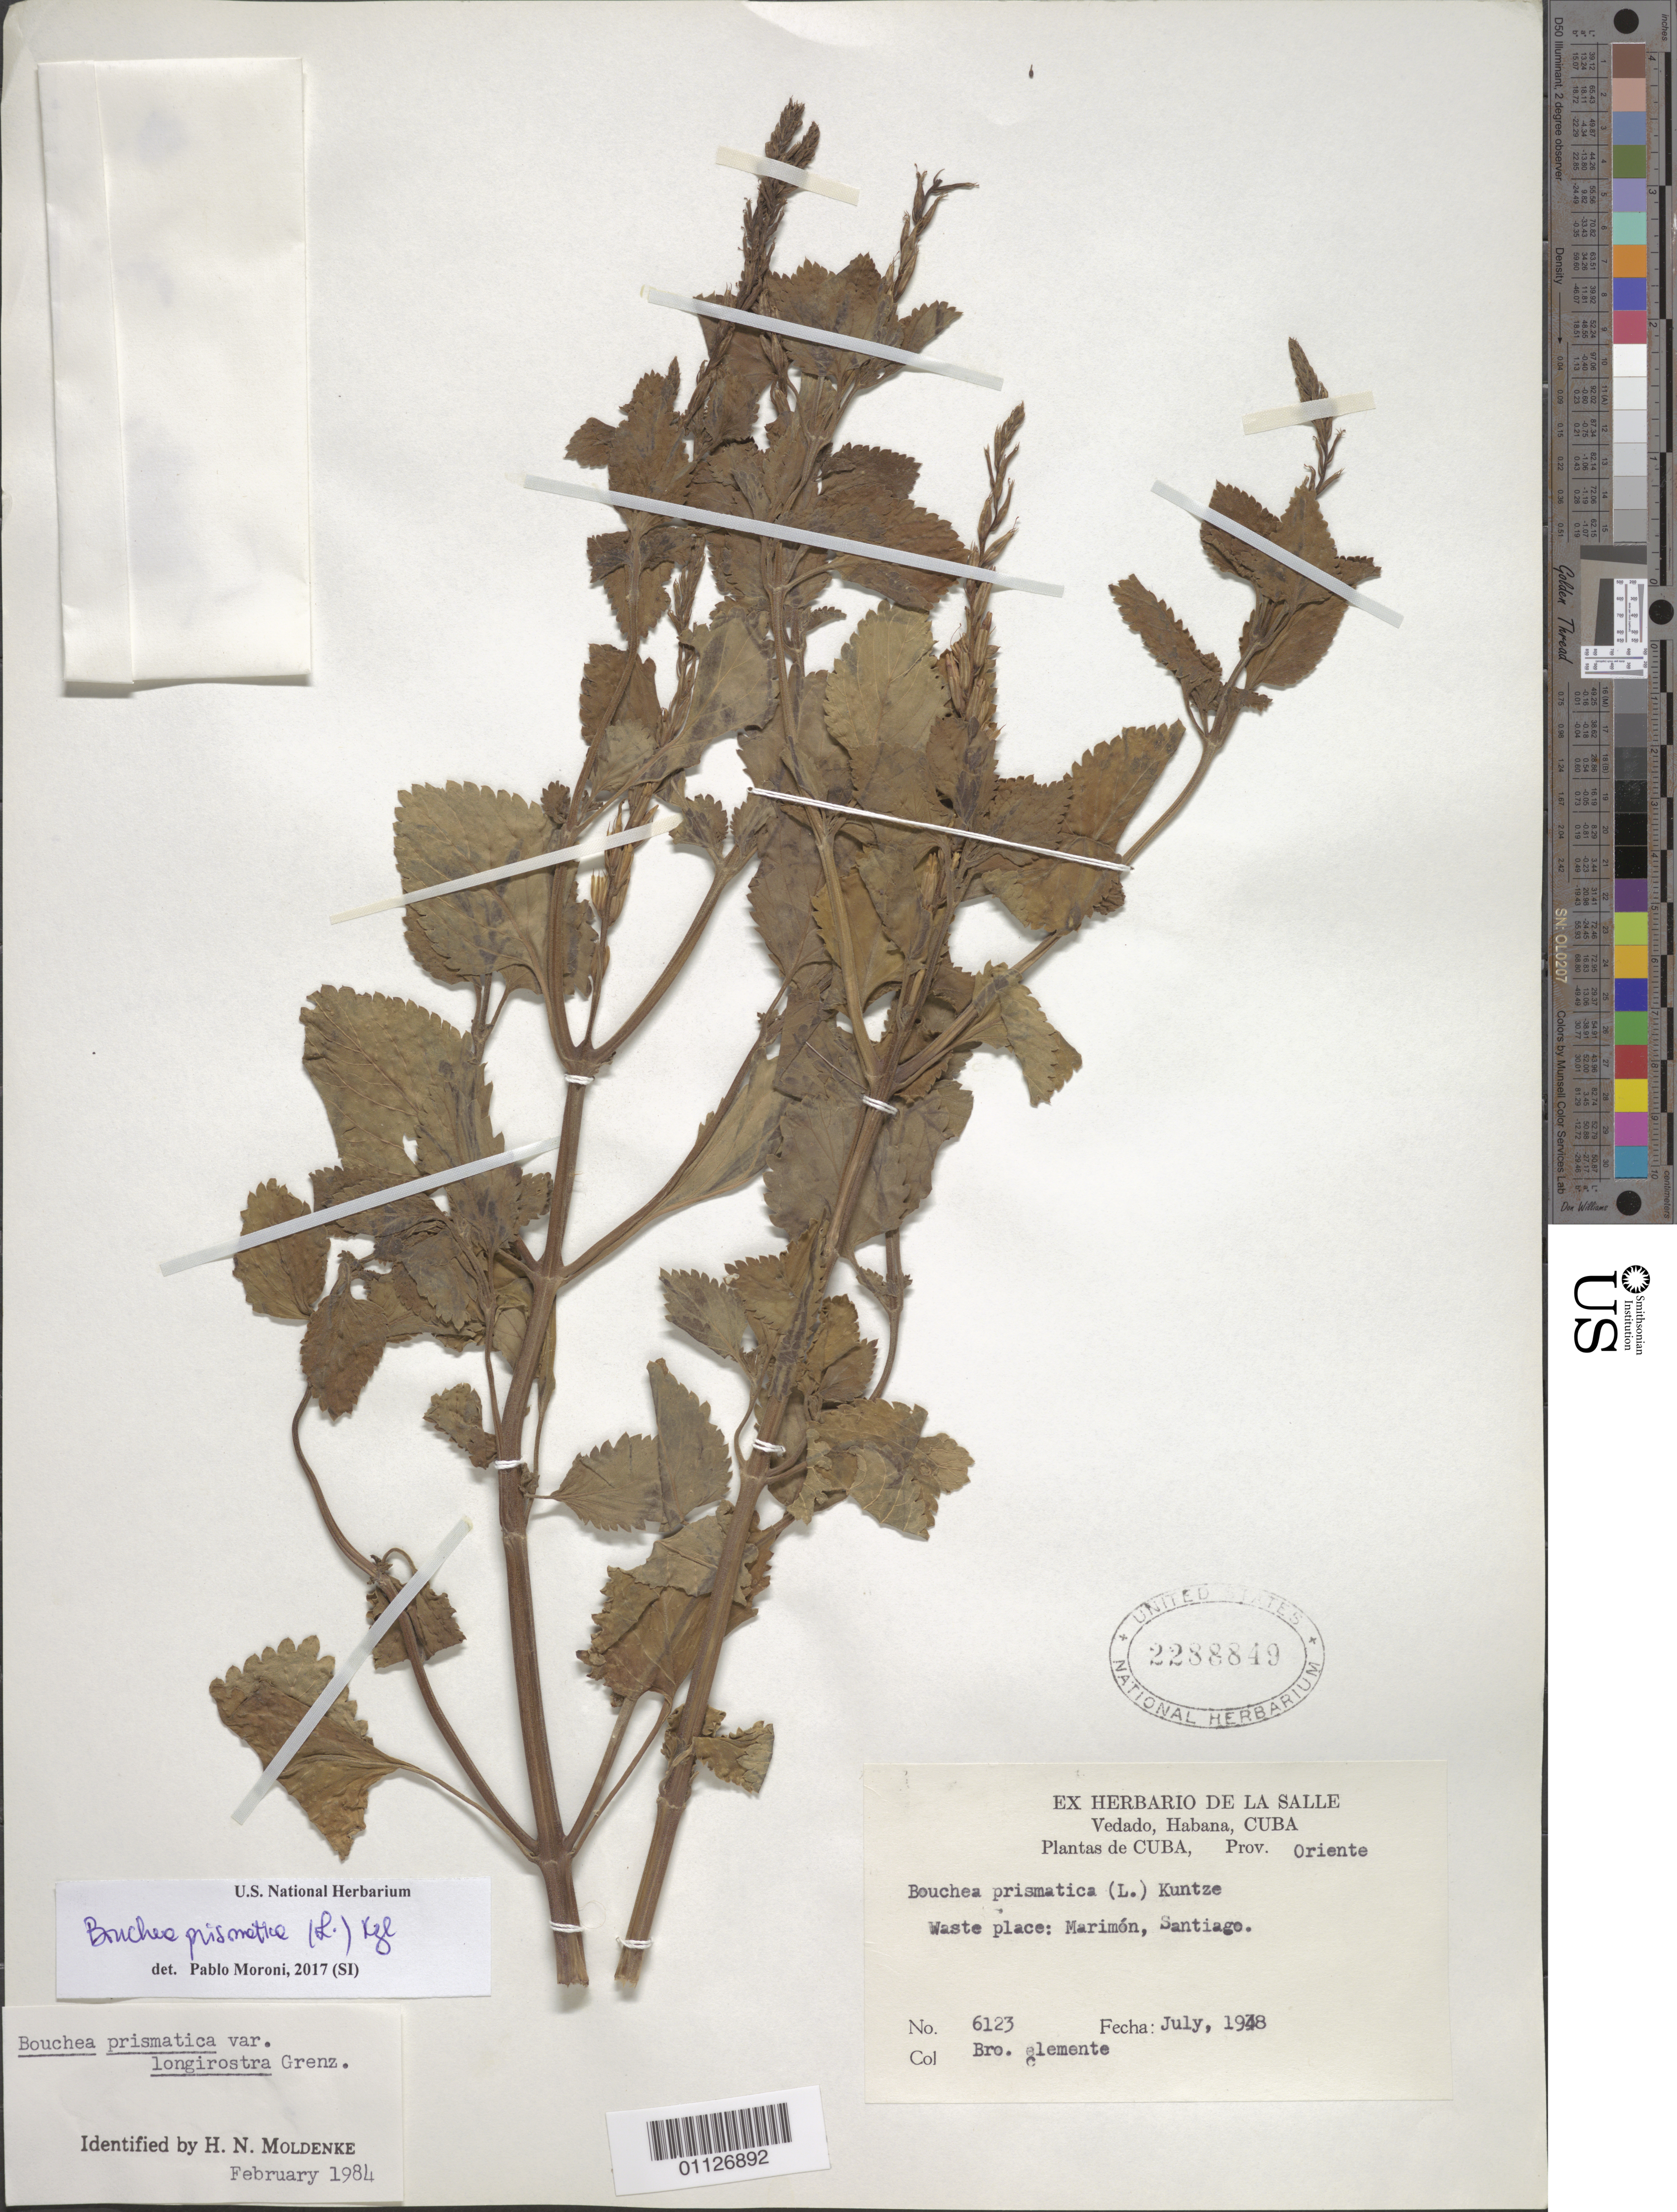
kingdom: Plantae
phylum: Tracheophyta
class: Magnoliopsida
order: Lamiales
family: Verbenaceae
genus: Bouchea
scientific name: Bouchea prismatica var. longirostra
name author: Grenzeb.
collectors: B. Clement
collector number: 6123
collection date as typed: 01 Jul 1948 to 31 Jul 1948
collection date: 1948-07-01/1948-07-31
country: Cuba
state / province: Santiago de Cuba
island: Cuba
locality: Marimón, Santiago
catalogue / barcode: US 2288849